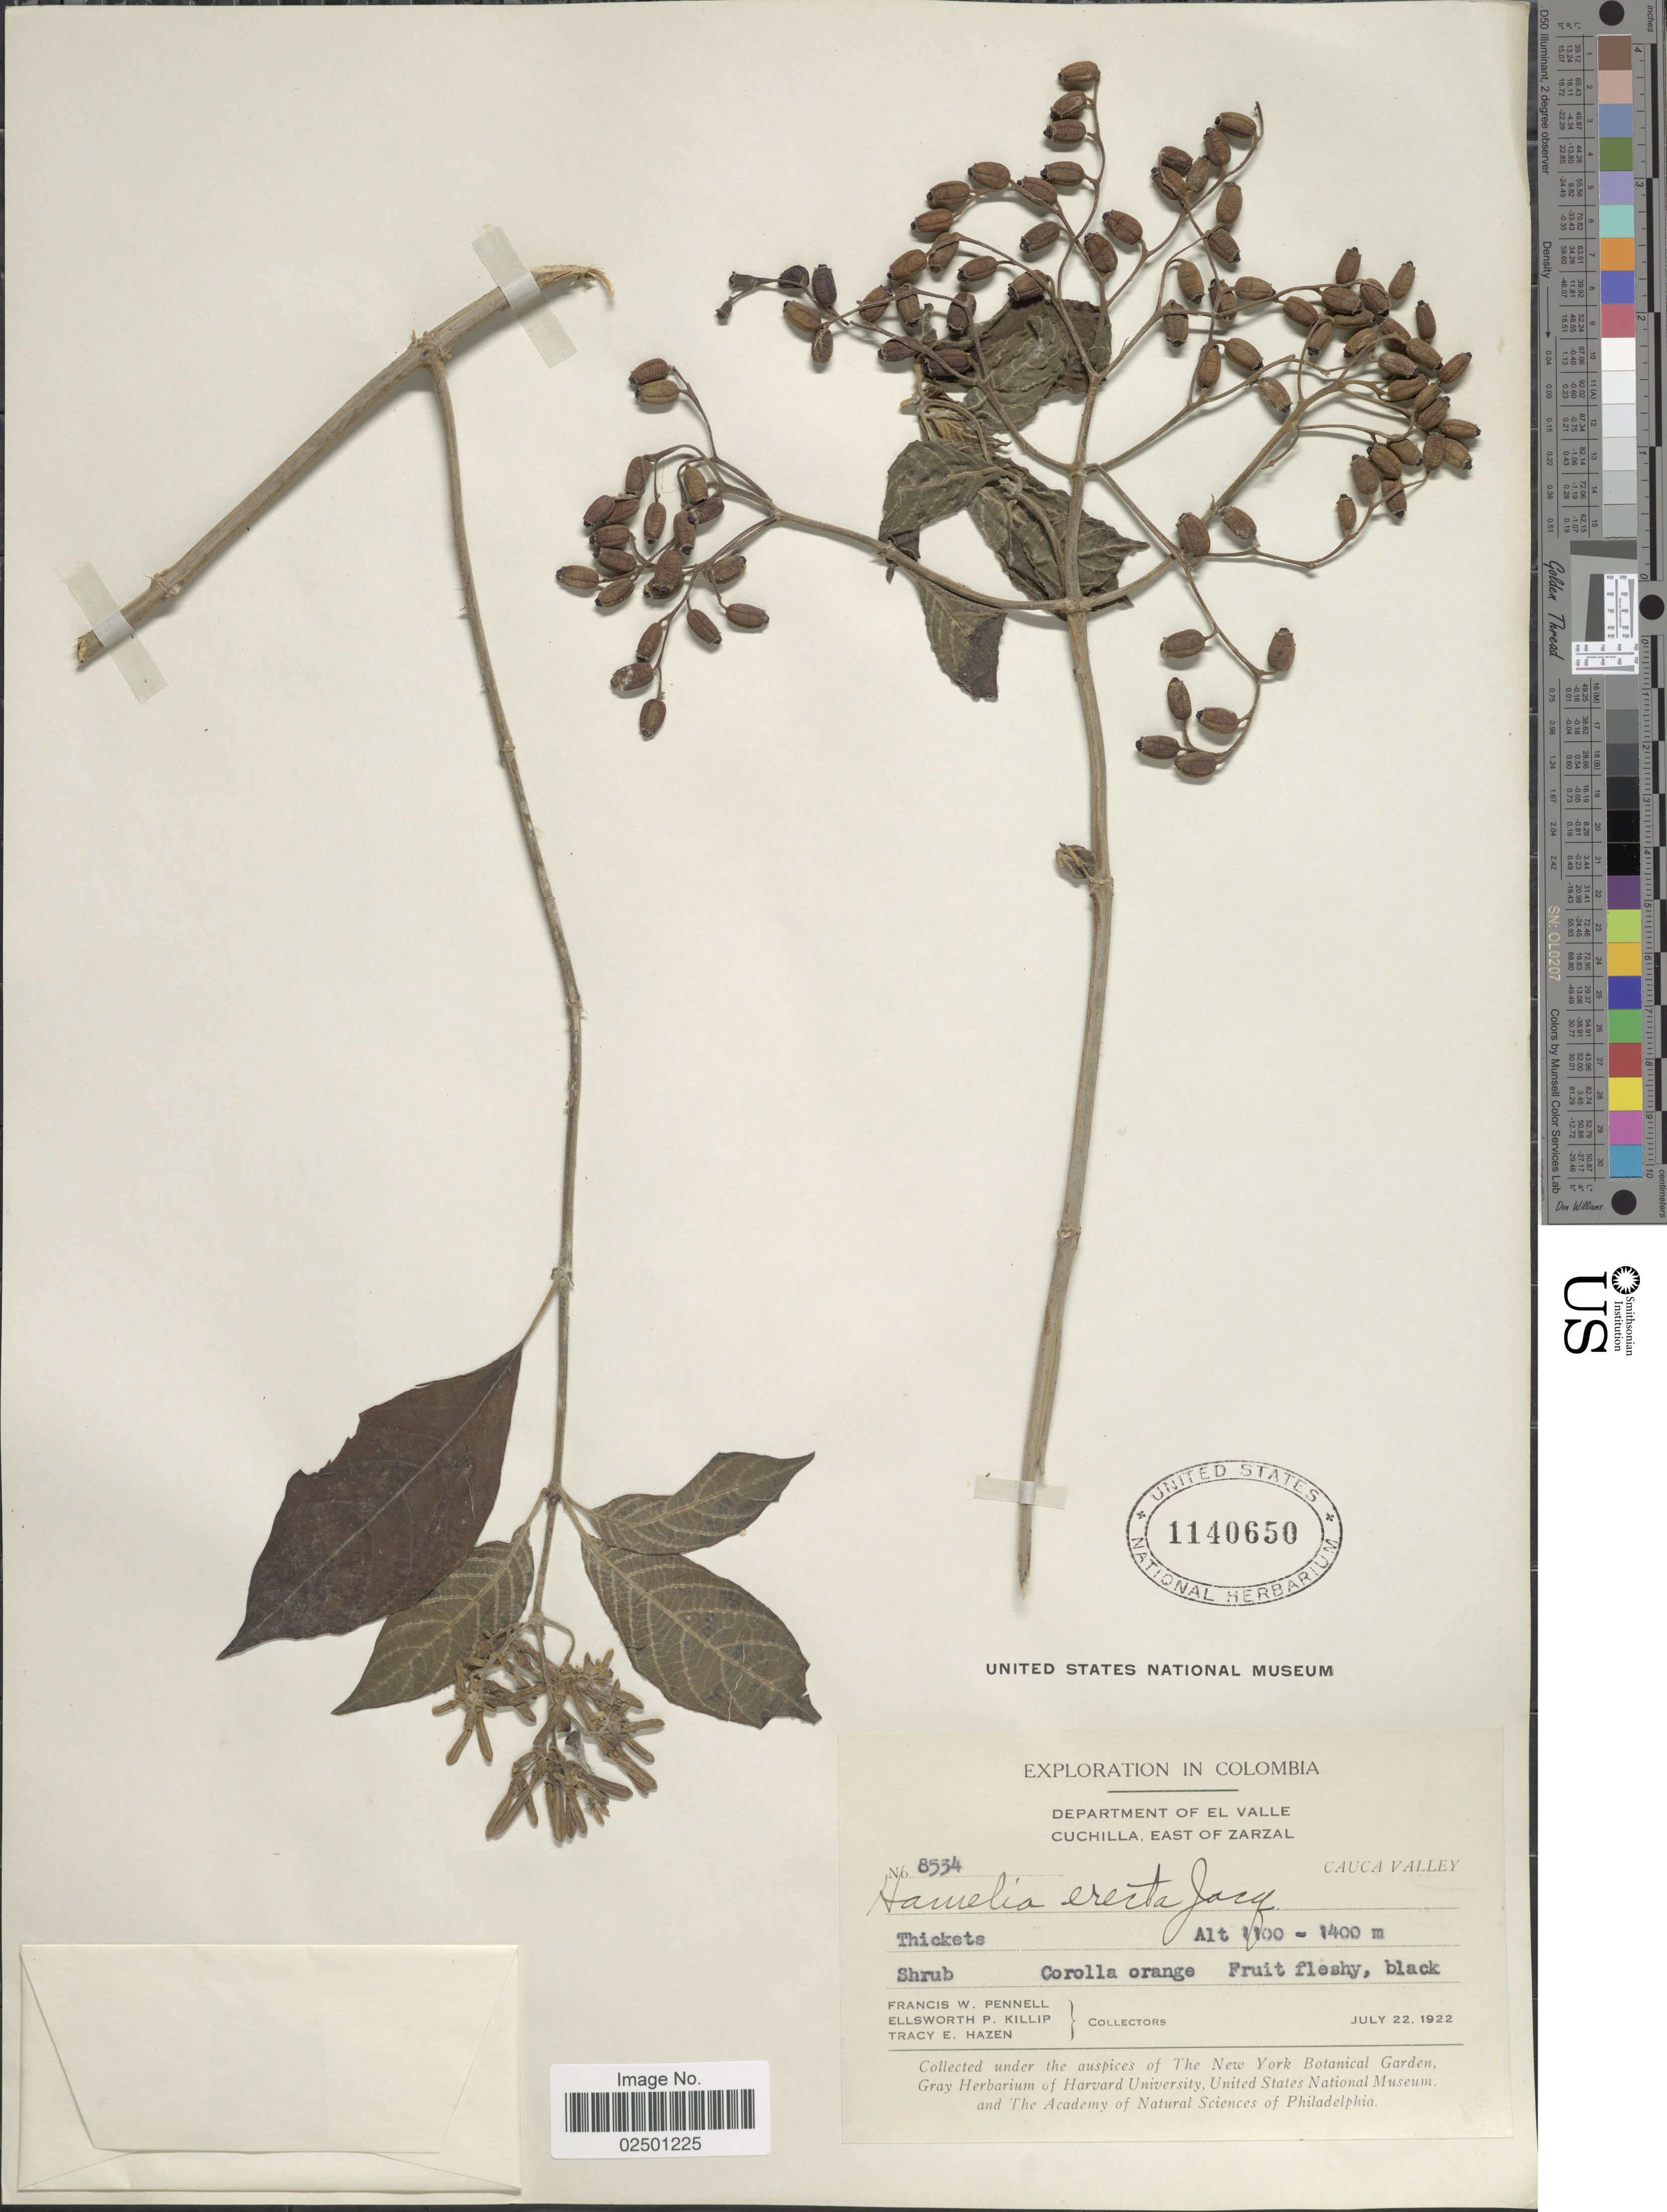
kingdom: Plantae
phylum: Tracheophyta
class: Magnoliopsida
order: Gentianales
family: Rubiaceae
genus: Hamelia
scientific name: Hamelia patens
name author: Jacq.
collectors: F. W. Pennell, E. P. Killip & T. E. Hazen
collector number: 8534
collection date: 1922-07-22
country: Colombia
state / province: Valle del Cauca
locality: Department of El Valle. Cuchilla, East of Zarzal. Cauca Valley.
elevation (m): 1100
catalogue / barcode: US 1140650